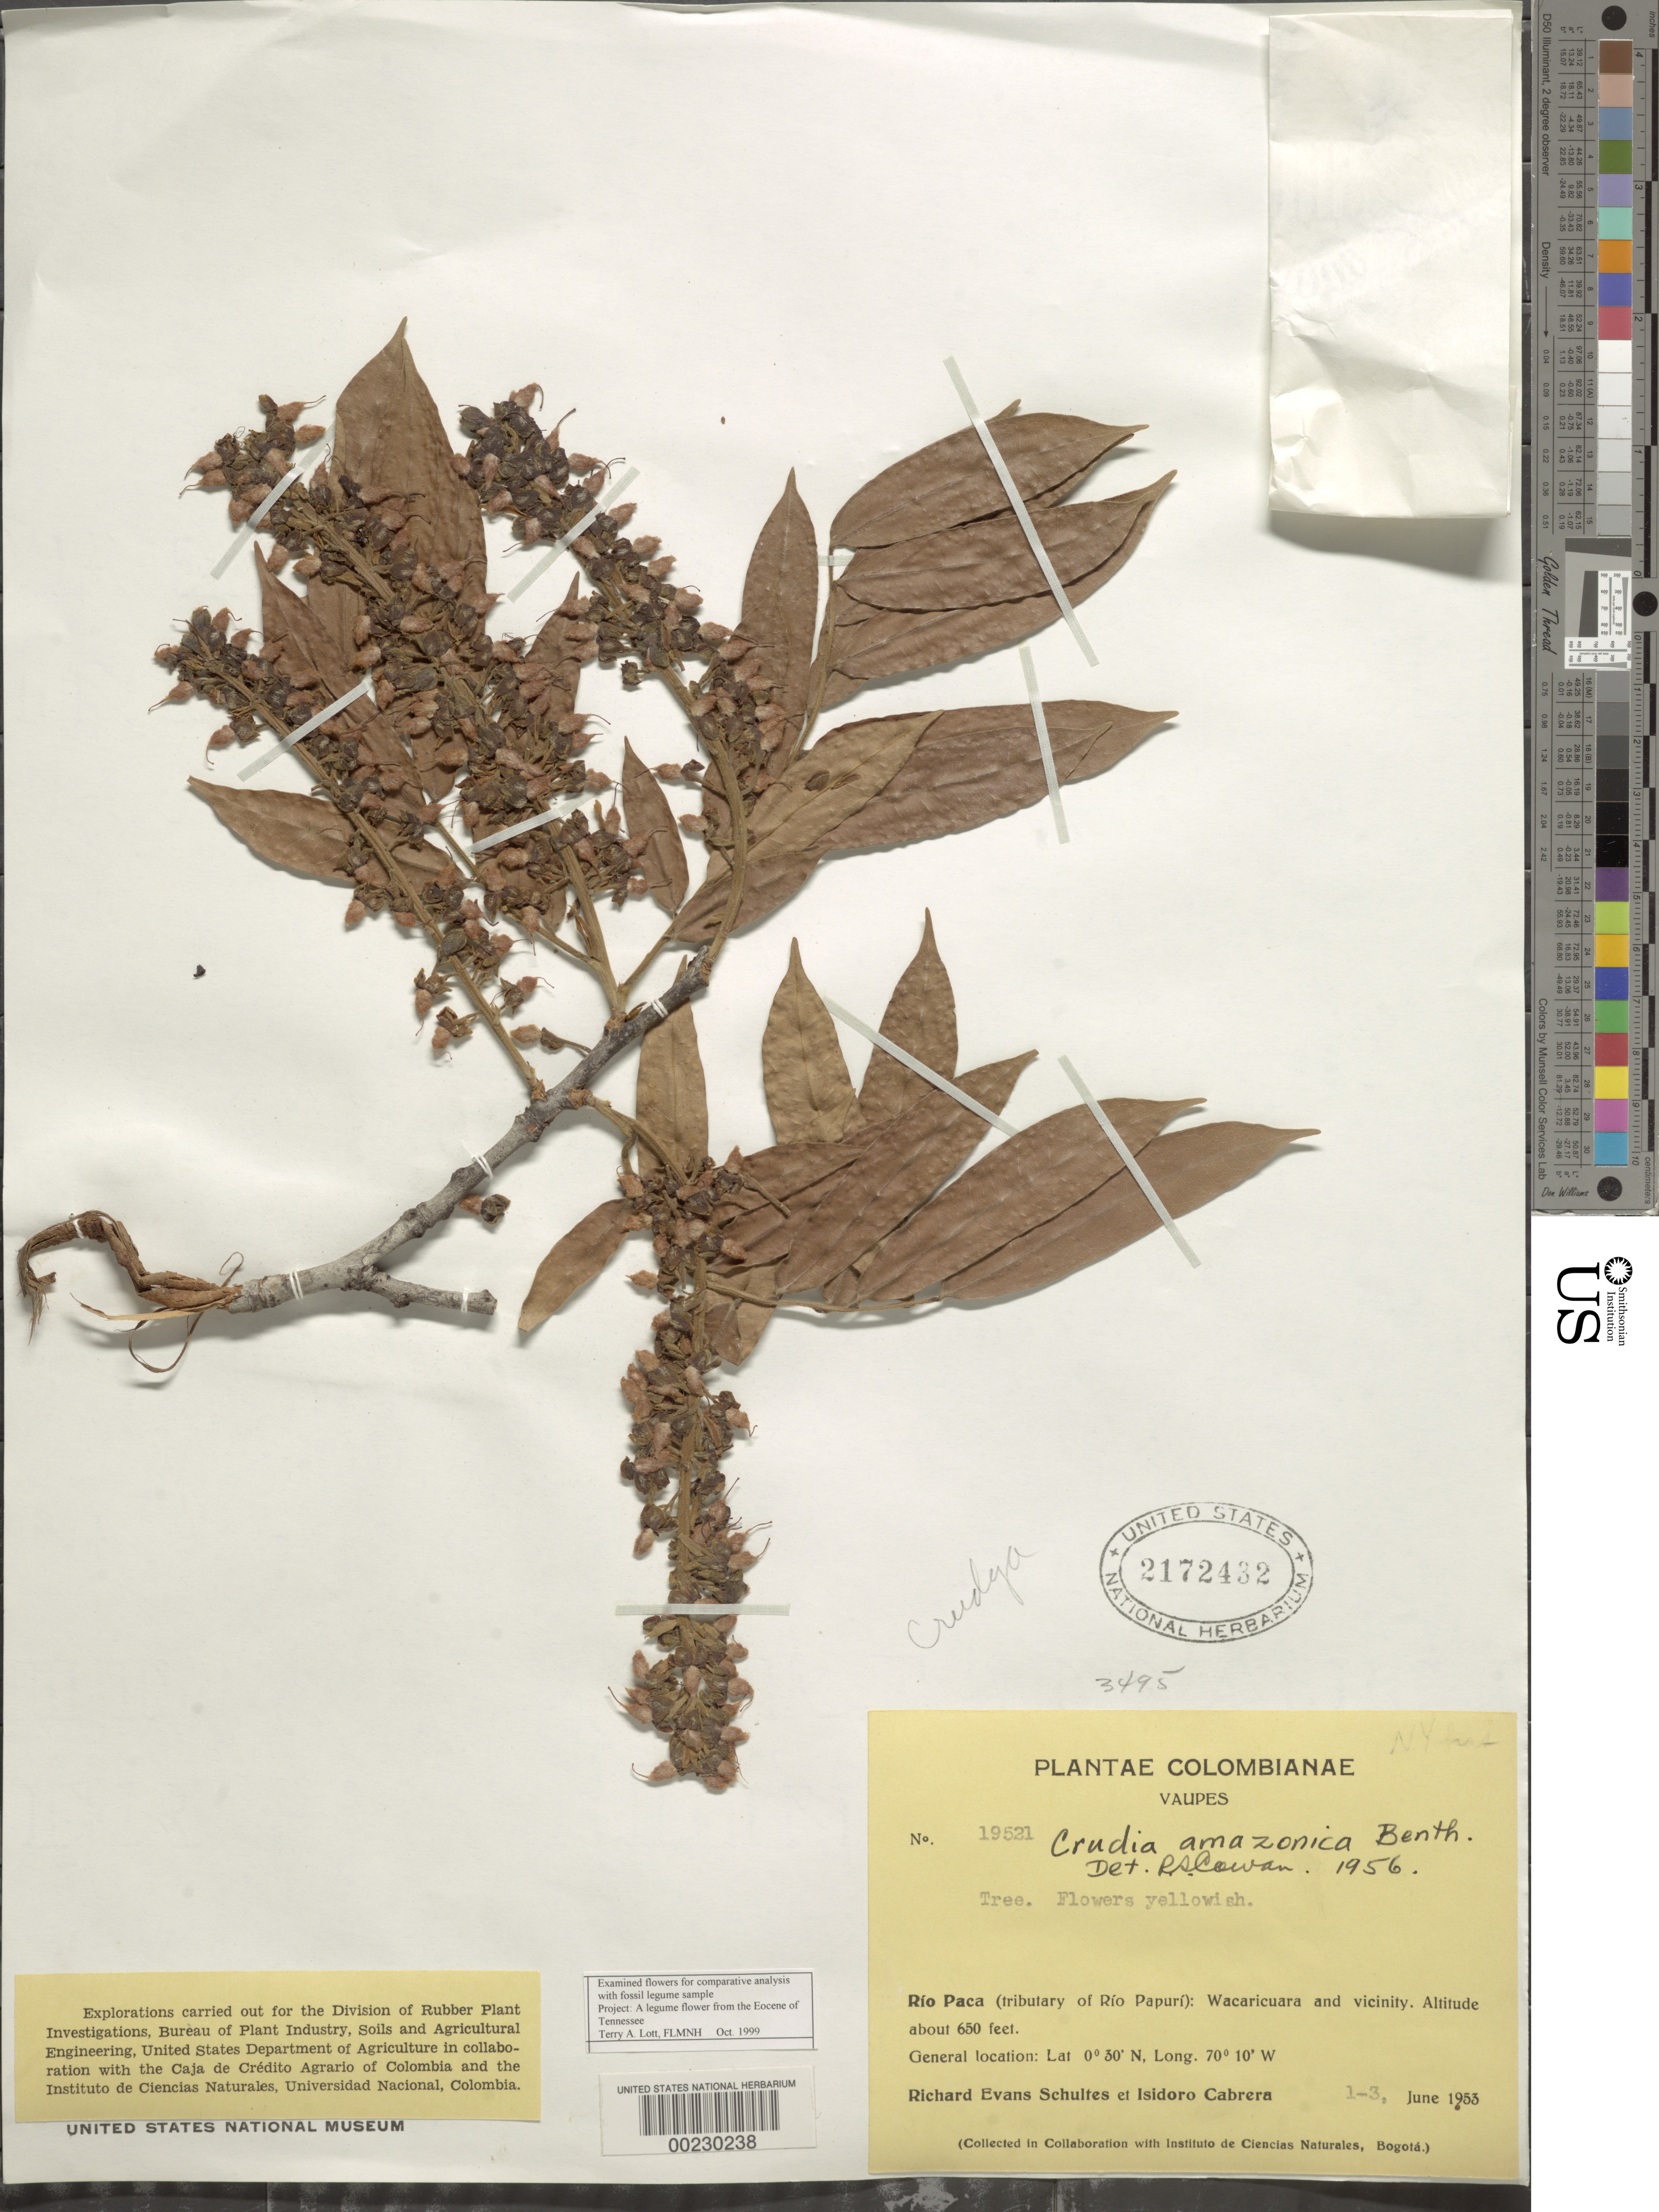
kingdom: Plantae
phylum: Tracheophyta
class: Magnoliopsida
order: Fabales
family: Fabaceae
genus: Crudia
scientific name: Crudia amazonica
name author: Spruce ex Benth.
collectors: R. E. Schultes & I. Cabrera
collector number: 19521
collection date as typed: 01 Jun 1953 to 03 Jun 1953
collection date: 1953-06-01/1953-06-03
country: Colombia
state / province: Vaupés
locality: Rio Paca (tributary of Rio Papuri); Wacaricuara and vicinity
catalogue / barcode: US 2172432